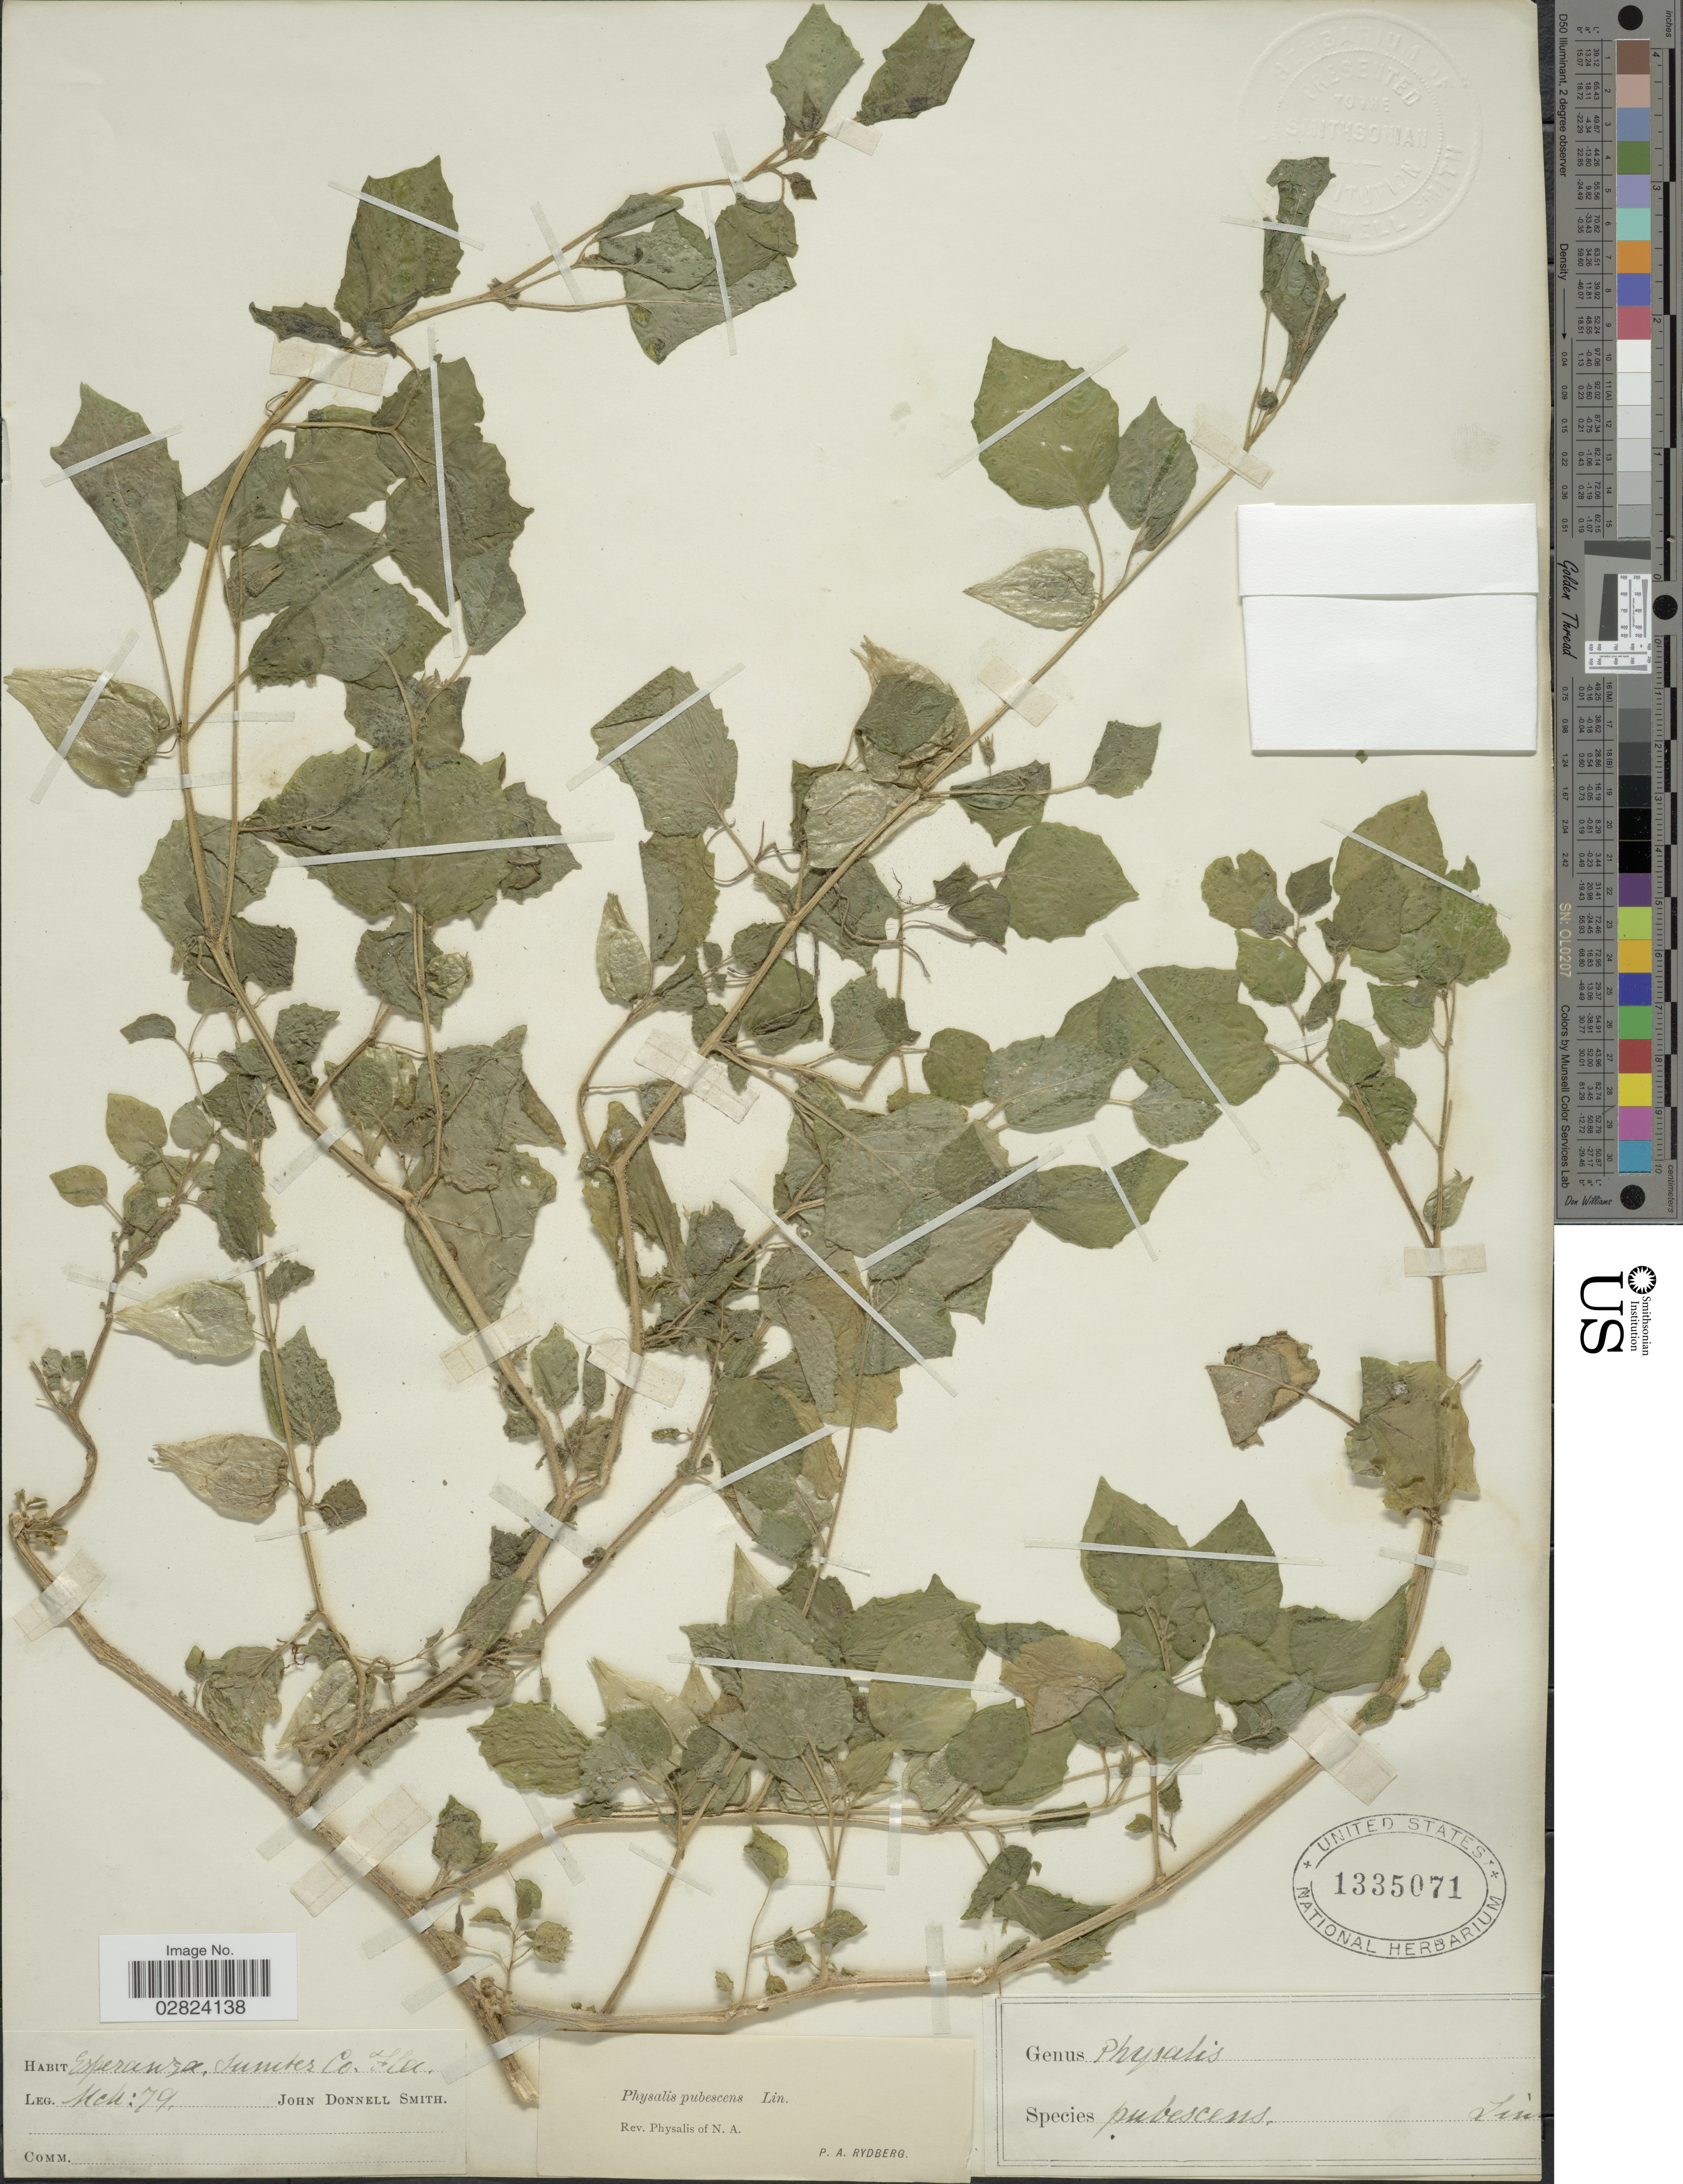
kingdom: Plantae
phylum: Tracheophyta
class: Magnoliopsida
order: Solanales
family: Solanaceae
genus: Physalis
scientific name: Physalis pubescens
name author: L.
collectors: J. Donnell Smith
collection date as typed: Transcribed d/m/y: /3/79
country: United States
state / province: Florida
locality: Esperanza, Sumter Co.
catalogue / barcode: US 1335071